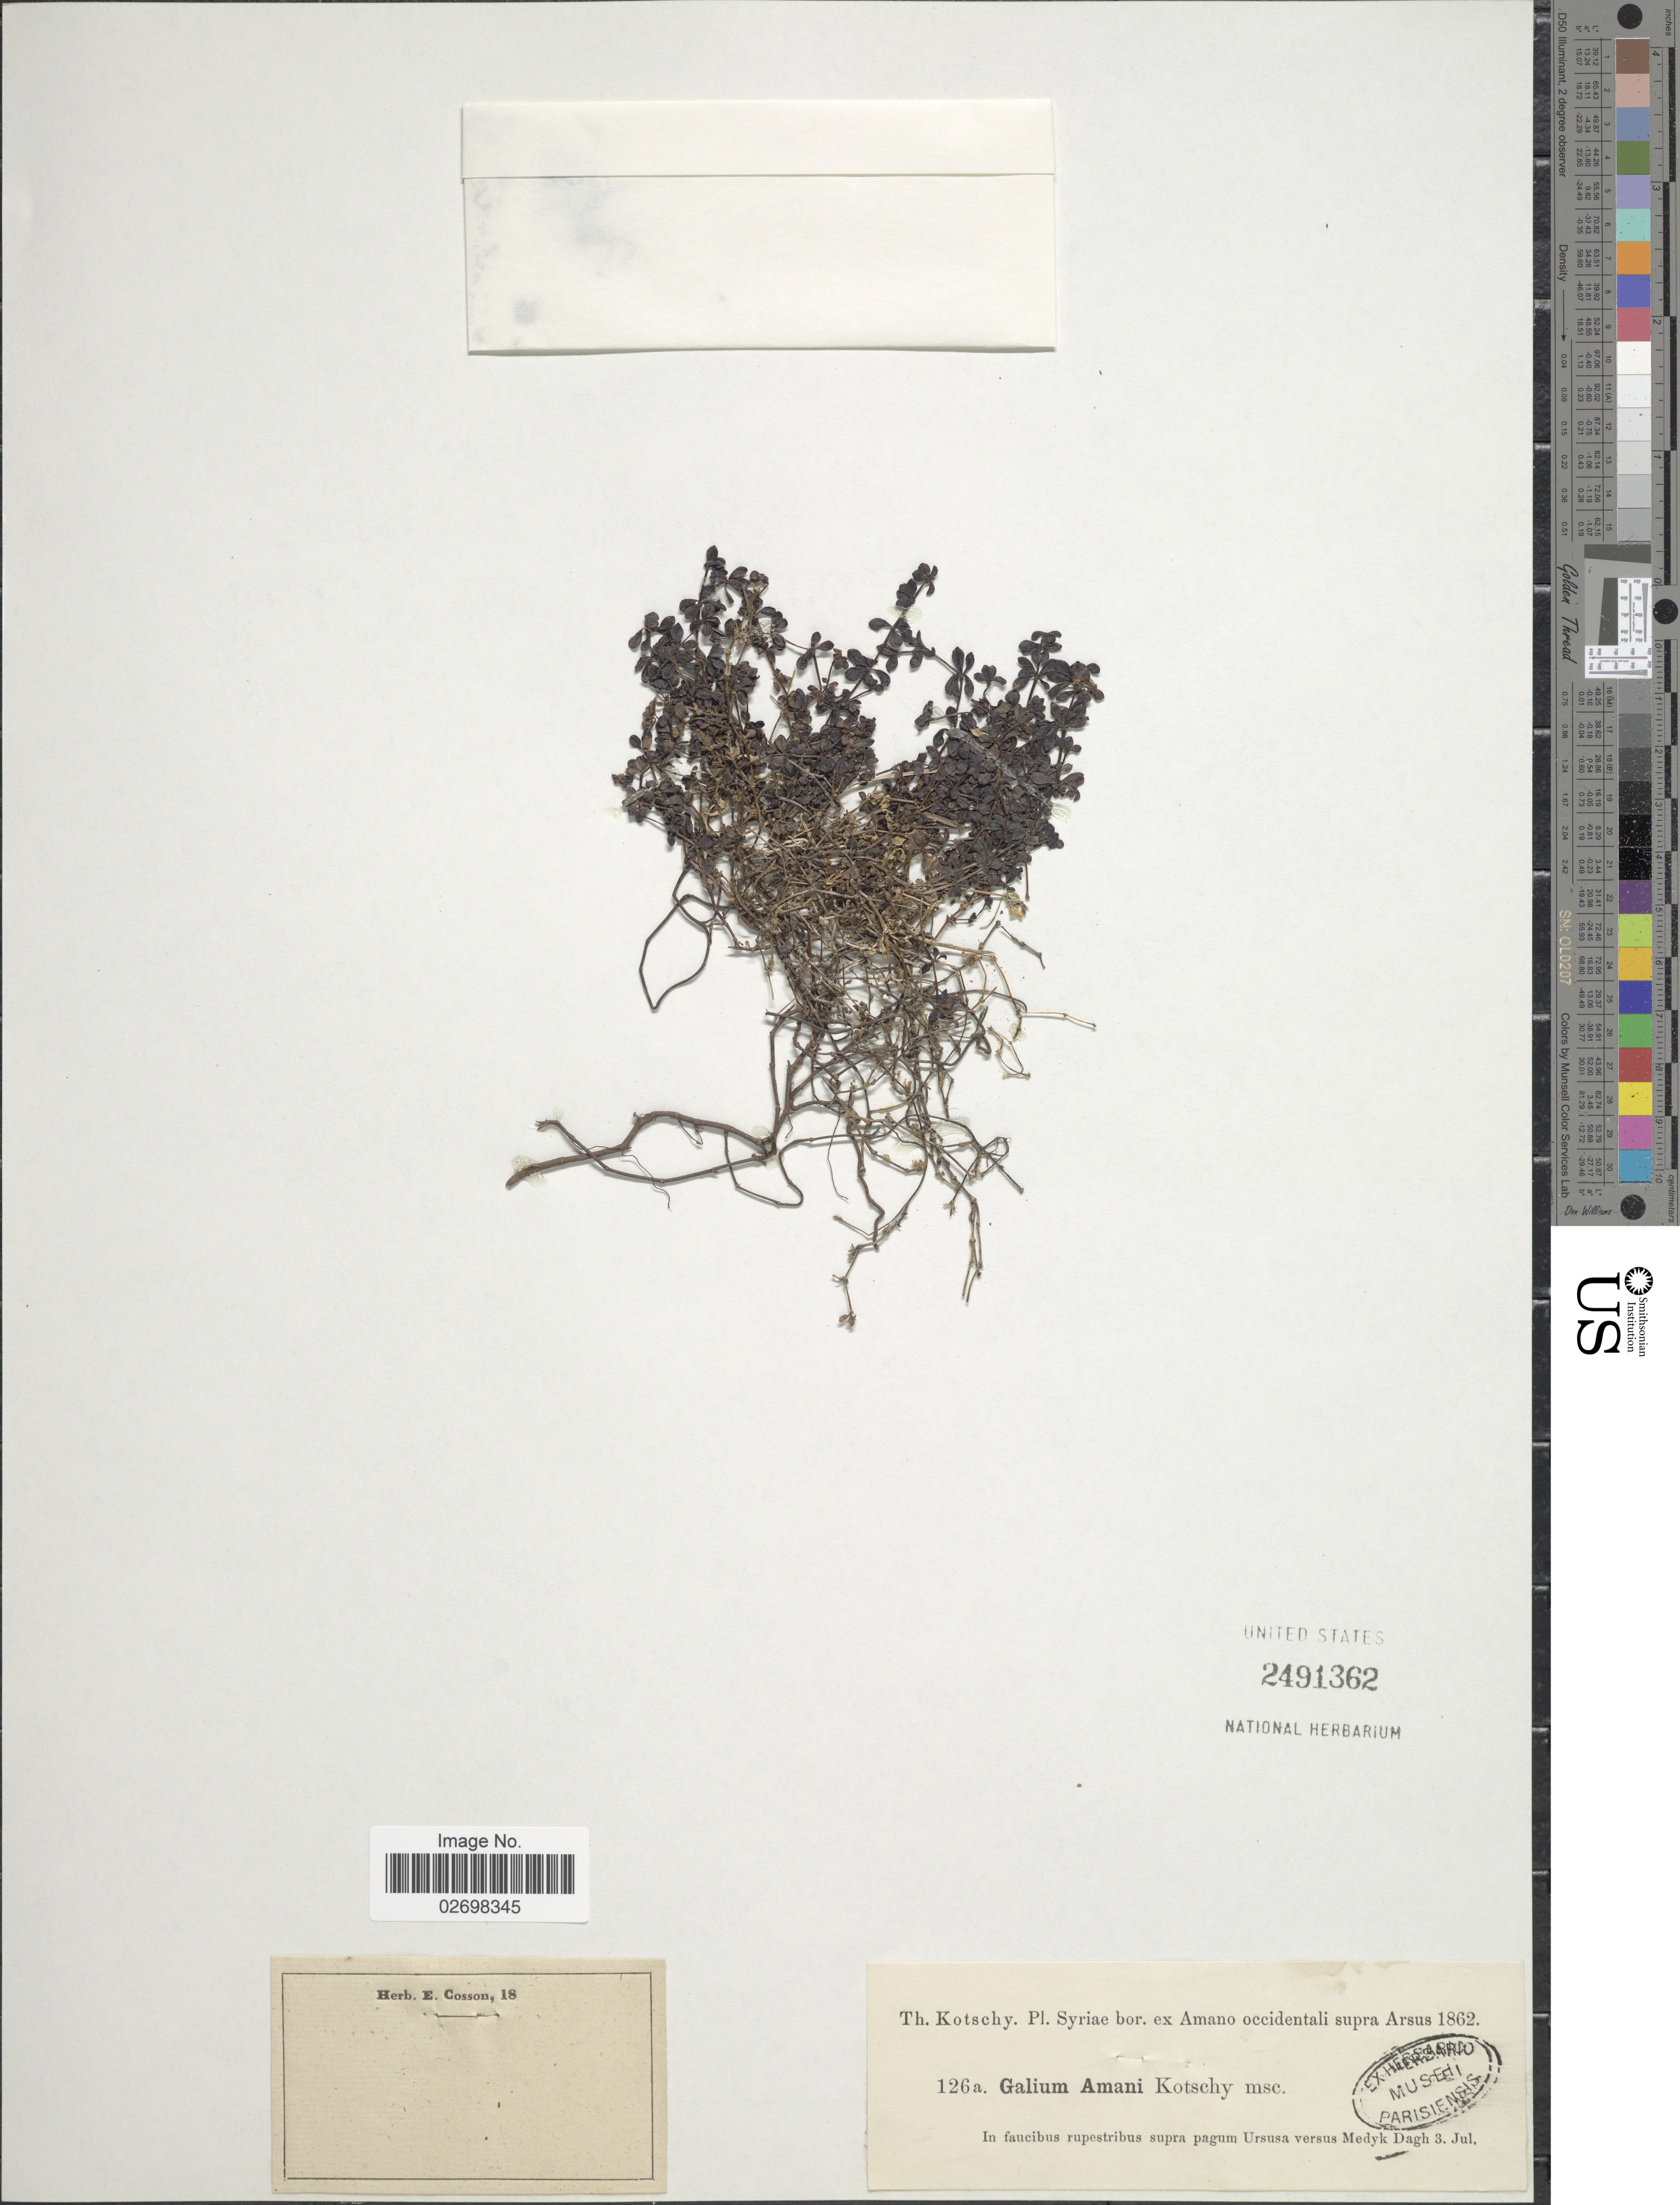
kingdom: Plantae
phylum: Tracheophyta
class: Magnoliopsida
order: Gentianales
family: Rubiaceae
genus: Galium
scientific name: Galium amani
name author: Kotschy ex Boiss.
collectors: K. G. Kotschy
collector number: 126a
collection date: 1862-07-03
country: Syria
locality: Syriae bor. ex Amano occidentali supra Arsus, In faucibus rupestribus supra pagum Ursusa versus Medyk Dagh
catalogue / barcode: US 2491362